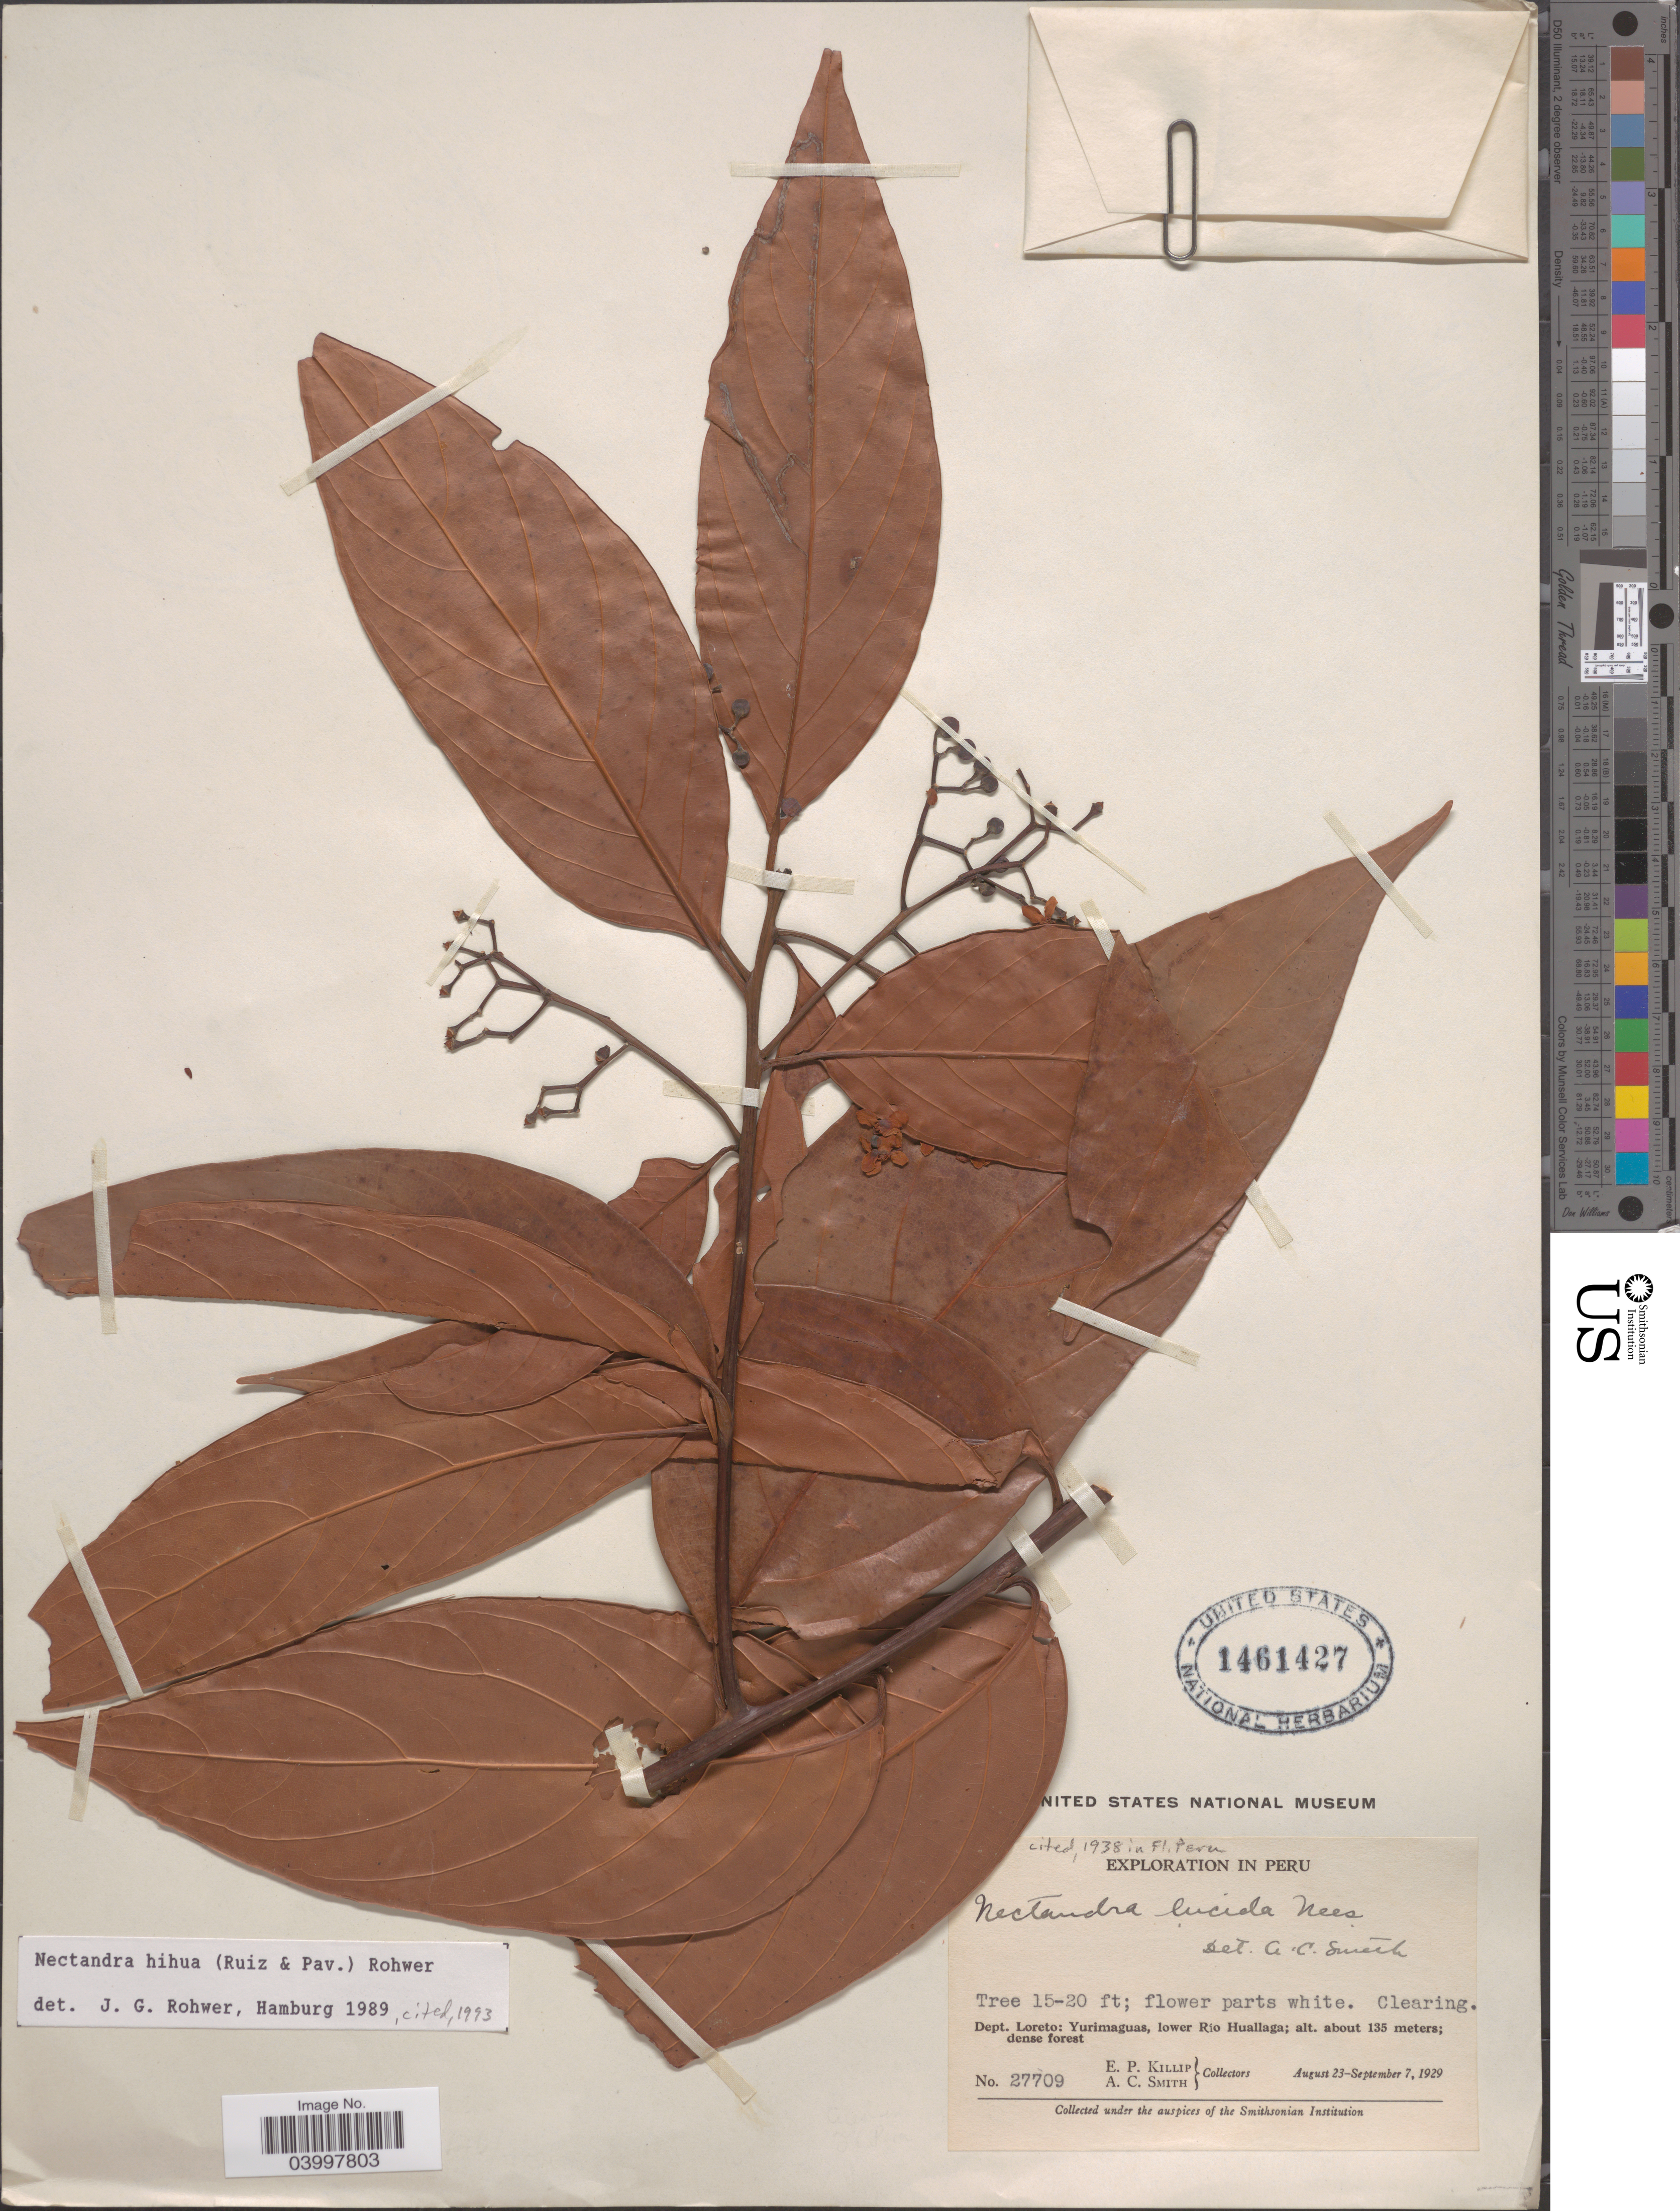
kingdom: Plantae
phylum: Tracheophyta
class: Magnoliopsida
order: Laurales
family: Lauraceae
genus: Nectandra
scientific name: Nectandra hihua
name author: (Ruiz & Pav.) Rohwer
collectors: E. P. Killip & A. C. Smith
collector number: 27709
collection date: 1929-08-23/1929-09-07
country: Peru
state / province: Loreto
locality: Dept. Loreto: Yurimaguas, lower Río Huallaga.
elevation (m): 135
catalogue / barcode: US 1461427